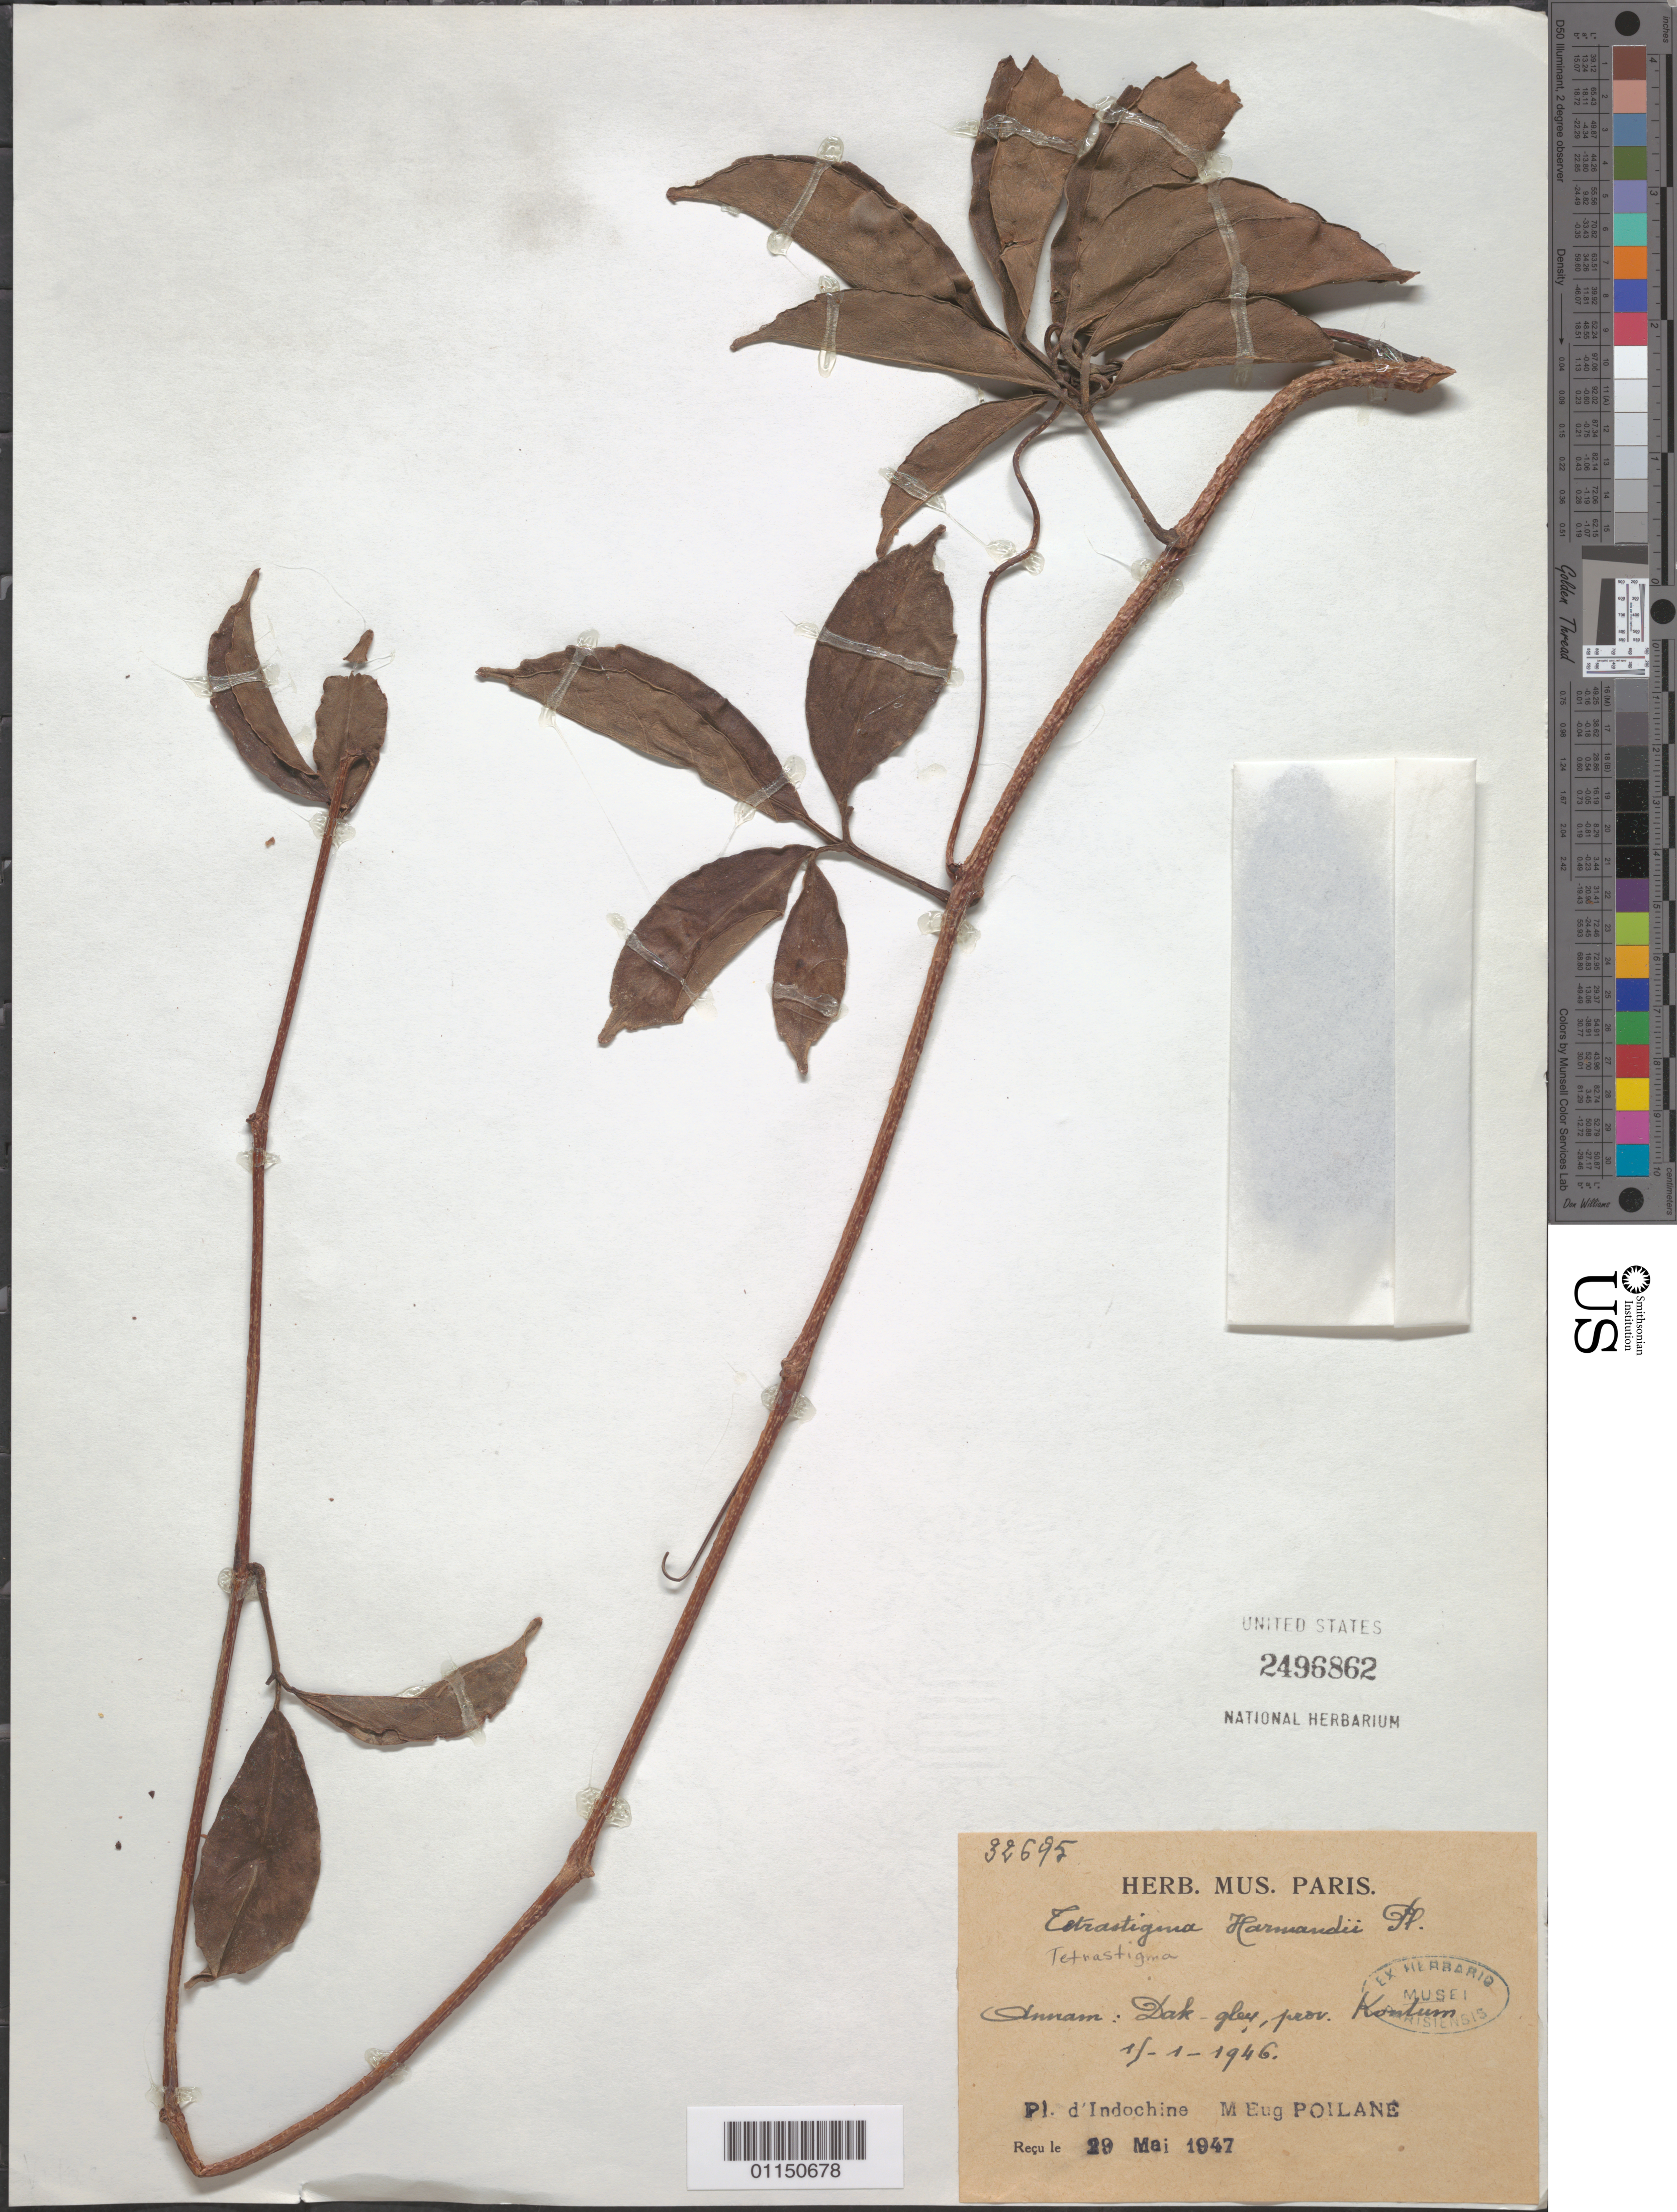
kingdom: Plantae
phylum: Tracheophyta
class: Magnoliopsida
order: Vitales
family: Vitaceae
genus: Tetrastigma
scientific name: Tetrastigma harmandii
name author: Planch.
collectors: E. Poilane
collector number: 32695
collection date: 1946-01-01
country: Vietnam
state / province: Annam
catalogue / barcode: US 2496862